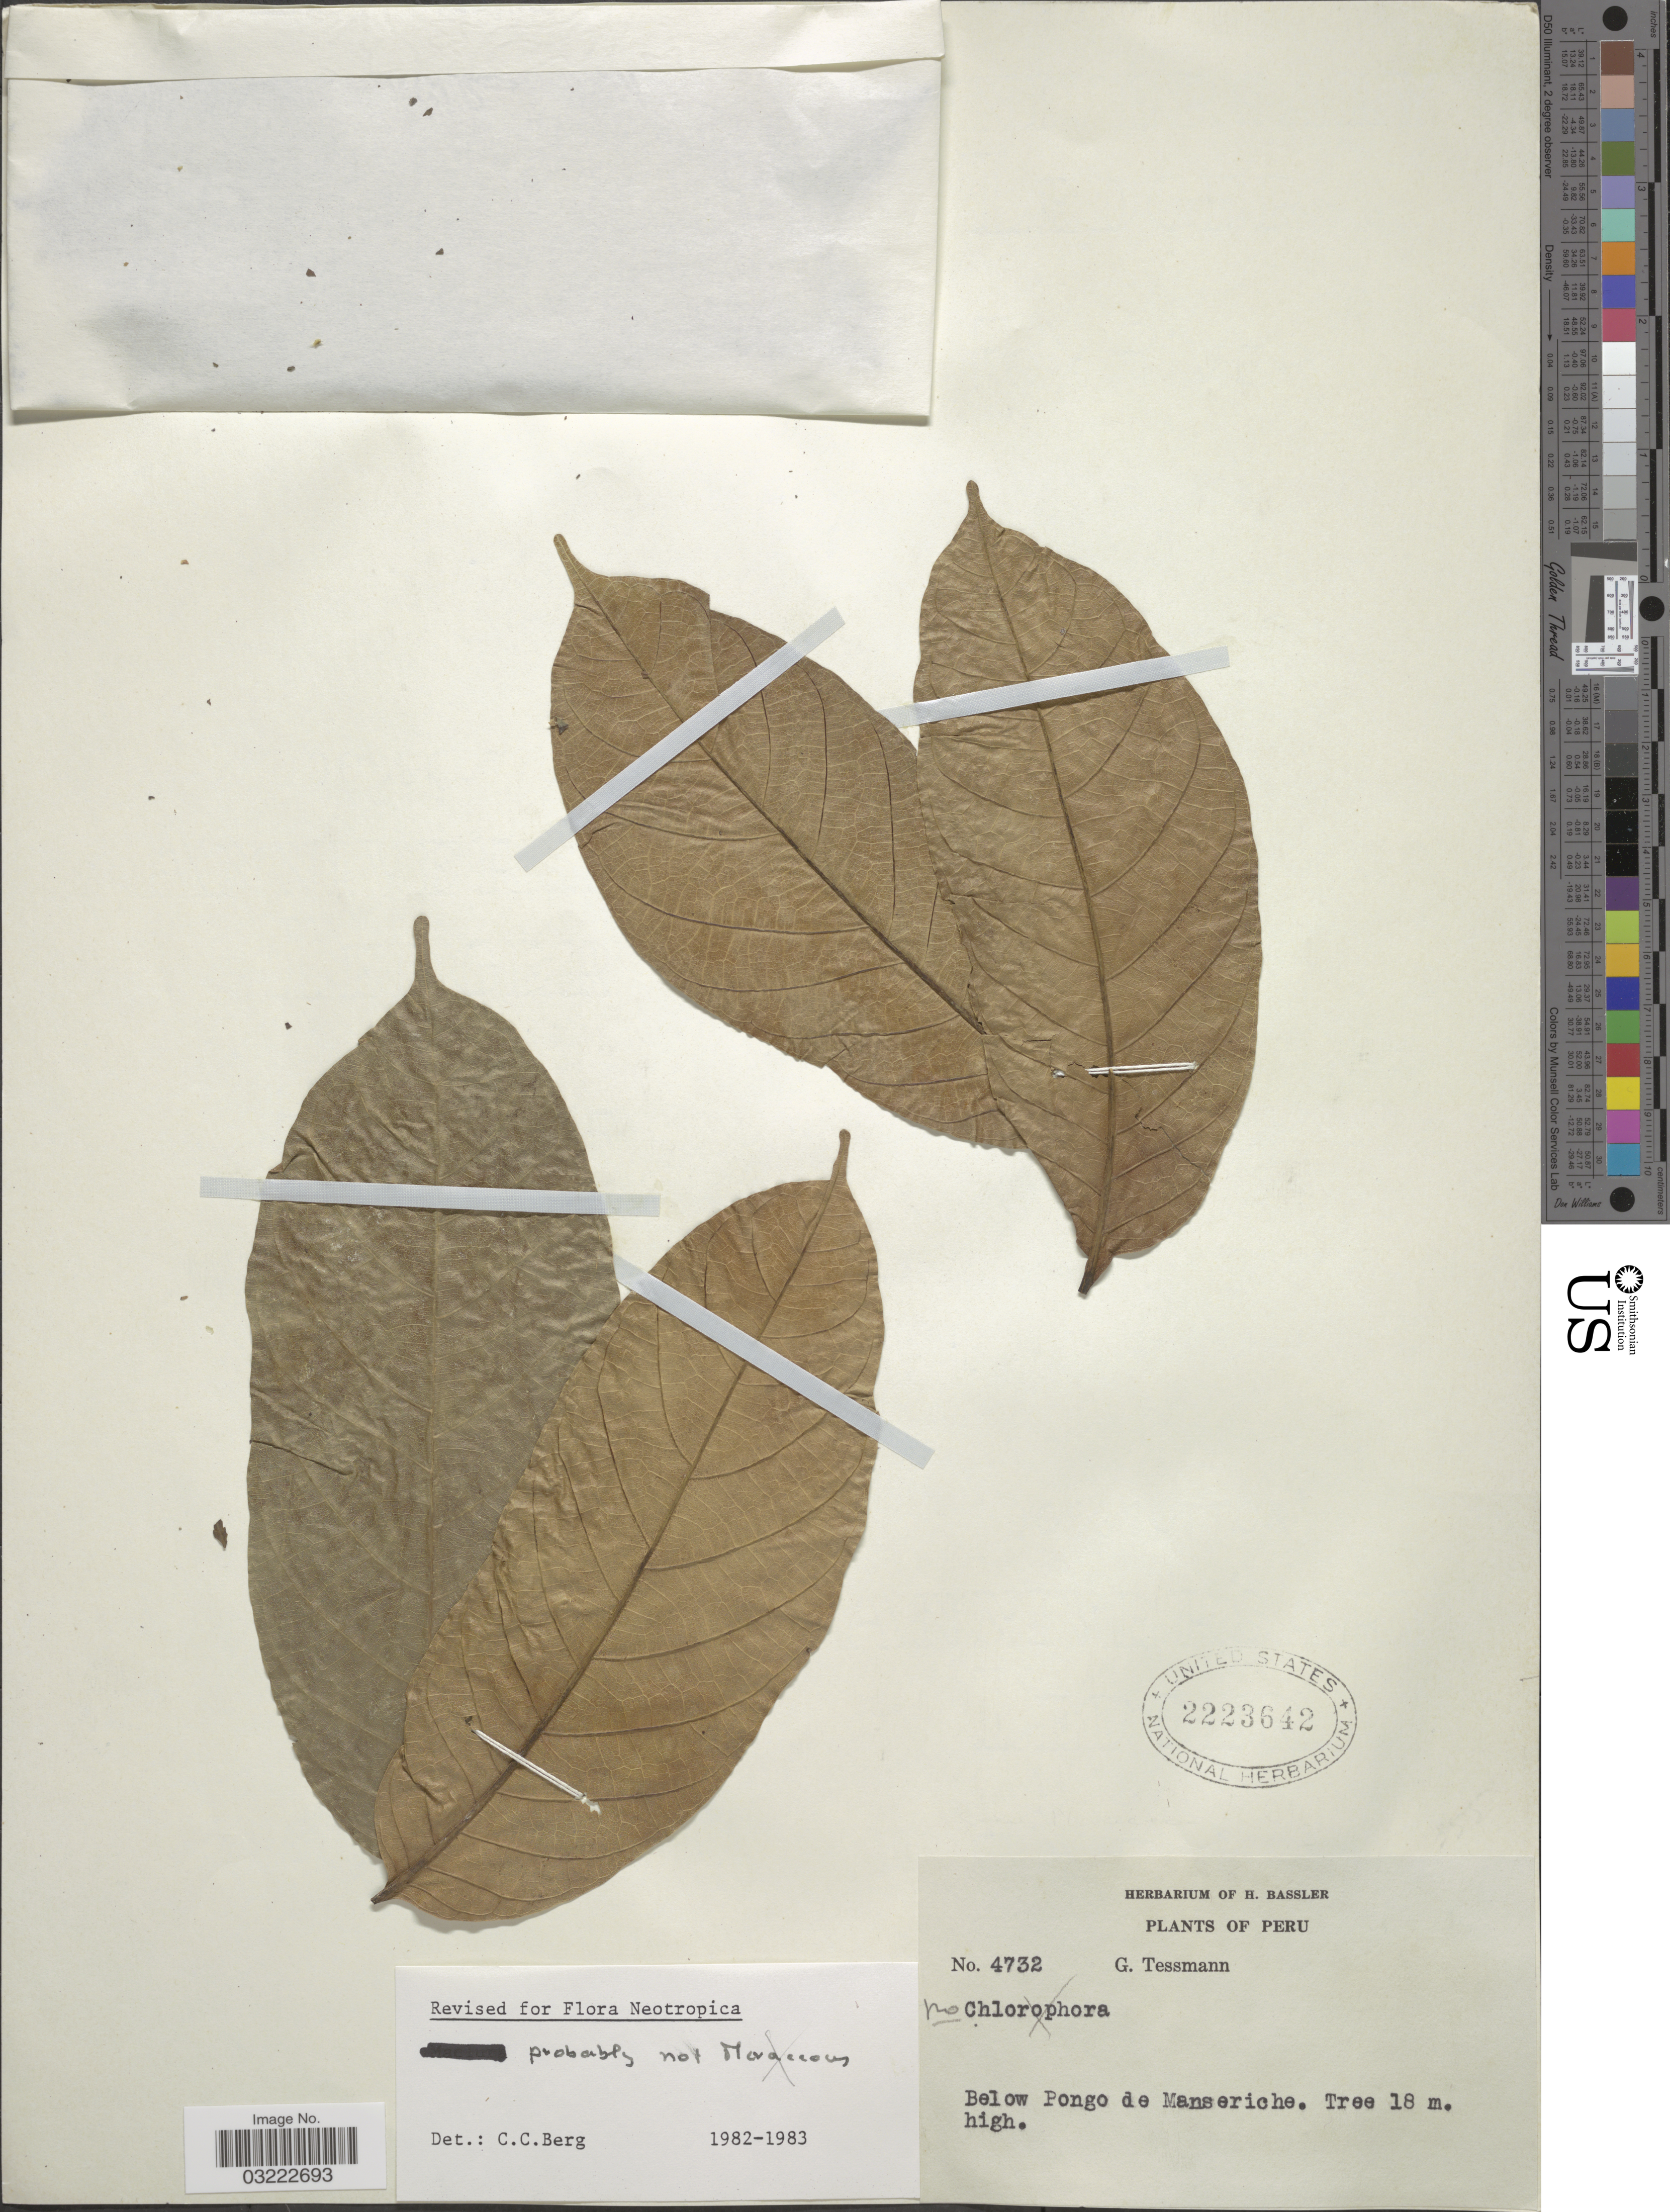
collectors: G. Tessmann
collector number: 4732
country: Peru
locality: Below Pongo de Manseriche.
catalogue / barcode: US 2223642